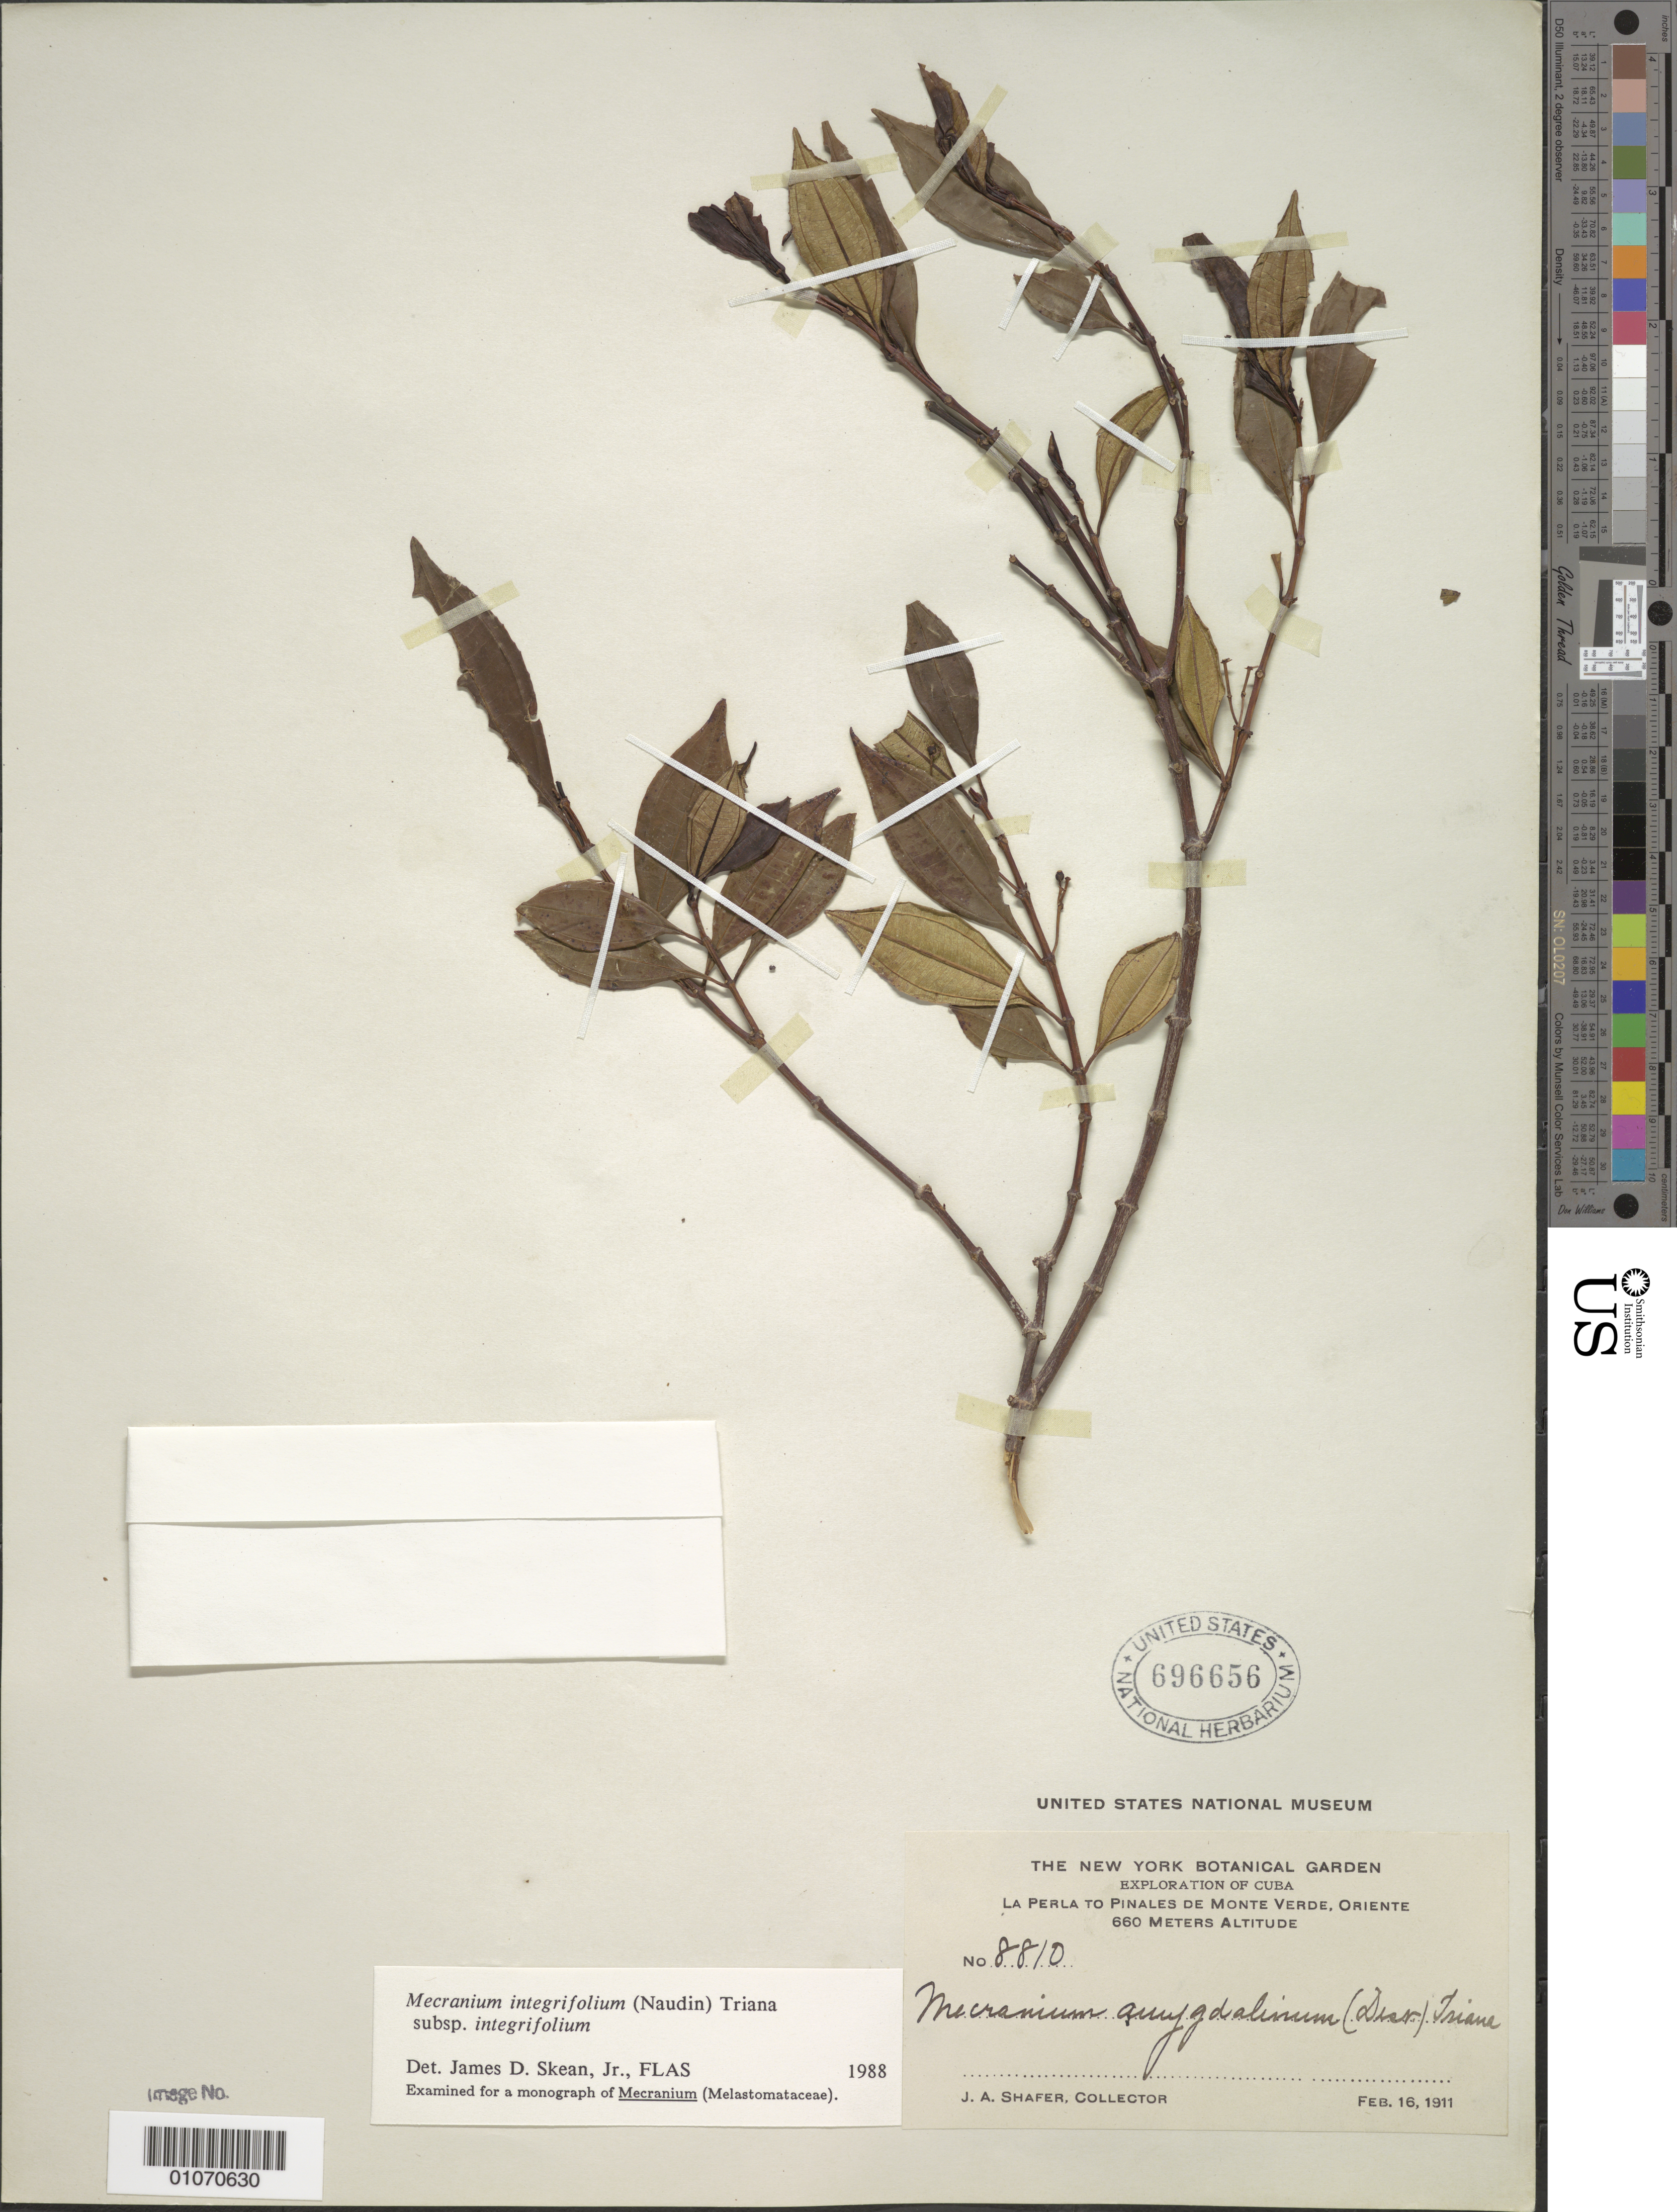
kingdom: Plantae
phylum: Tracheophyta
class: Magnoliopsida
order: Myrtales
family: Melastomataceae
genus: Mecranium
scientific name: Mecranium integrifolium subsp. integrifolium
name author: (Naudin) Triana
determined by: Skean, J. D., Jr.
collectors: J. A. Shafer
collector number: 8810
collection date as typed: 16 Feb 1911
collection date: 1911-02-16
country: Cuba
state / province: Oriente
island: Cuba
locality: La Perla to Pinales de Monte Verde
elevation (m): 660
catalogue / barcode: US 696656